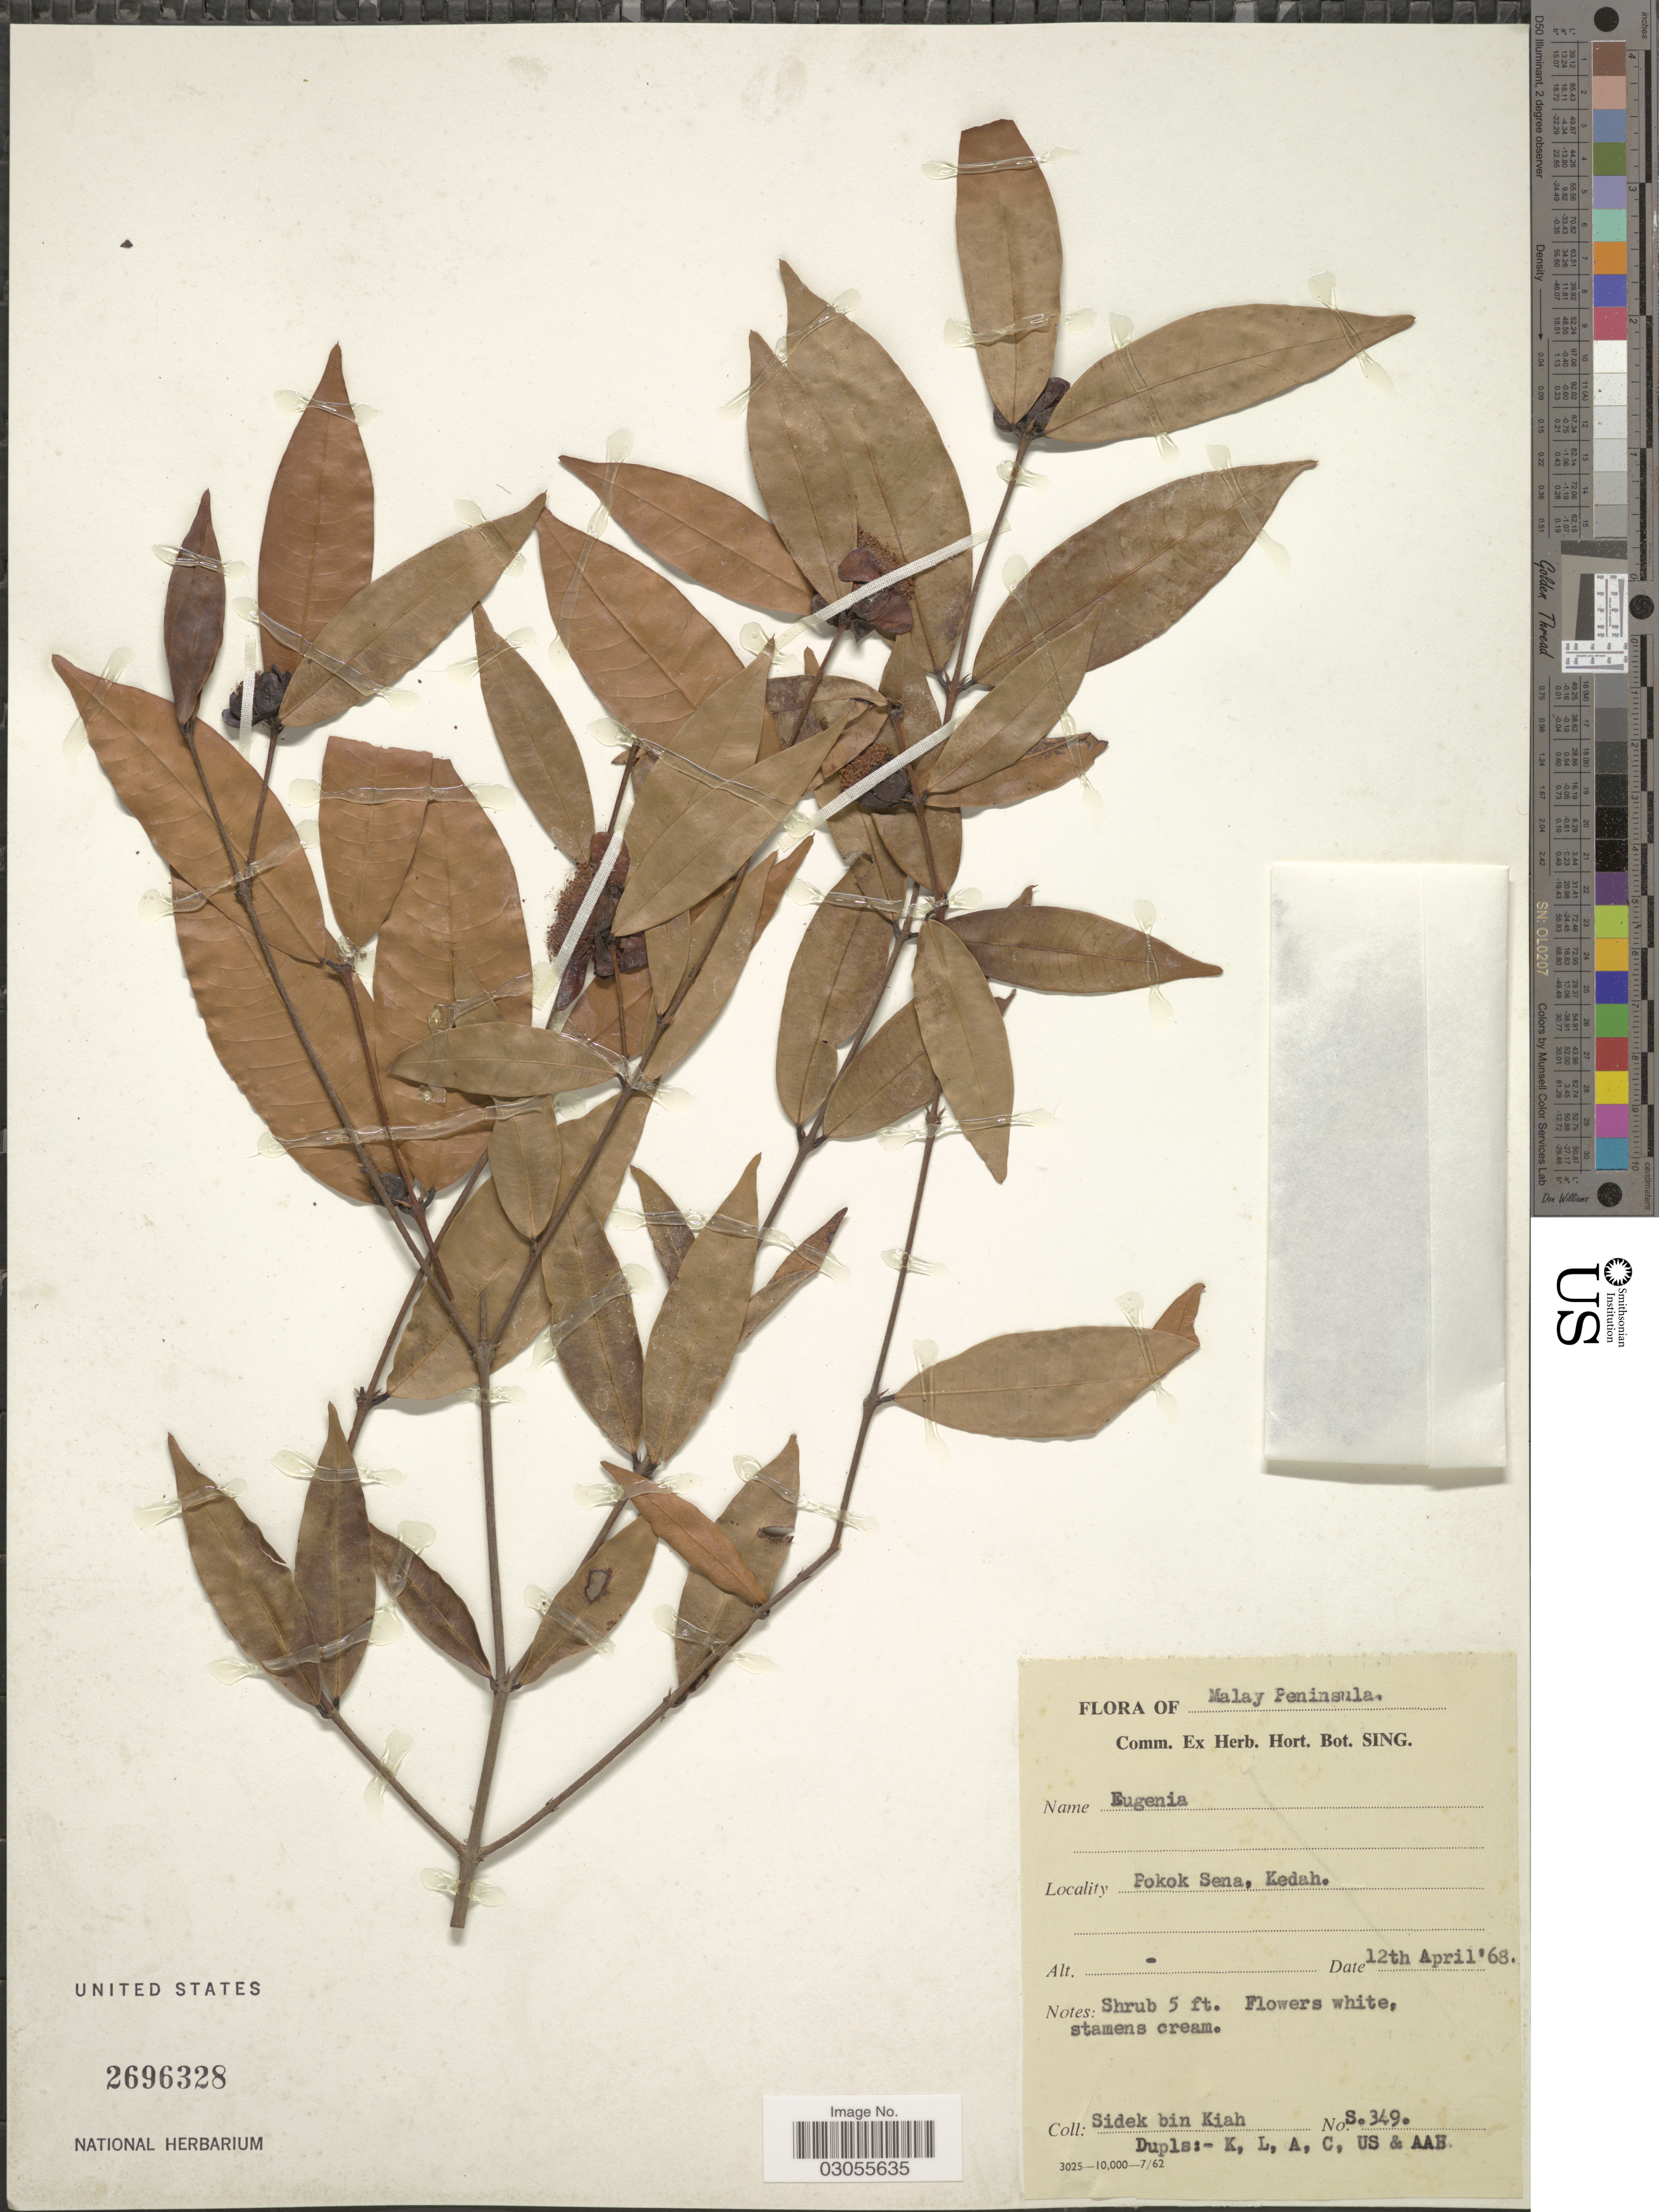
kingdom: Plantae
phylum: Tracheophyta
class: Magnoliopsida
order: Myrtales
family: Myrtaceae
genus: Eugenia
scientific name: Eugenia sp.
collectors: Sidek Bin Kiah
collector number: S349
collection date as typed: Transcribed d/m/y: 12/4/68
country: Malaysia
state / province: Kedah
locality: Malay Peninsula. Pokok Sena.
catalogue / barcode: US 2696328